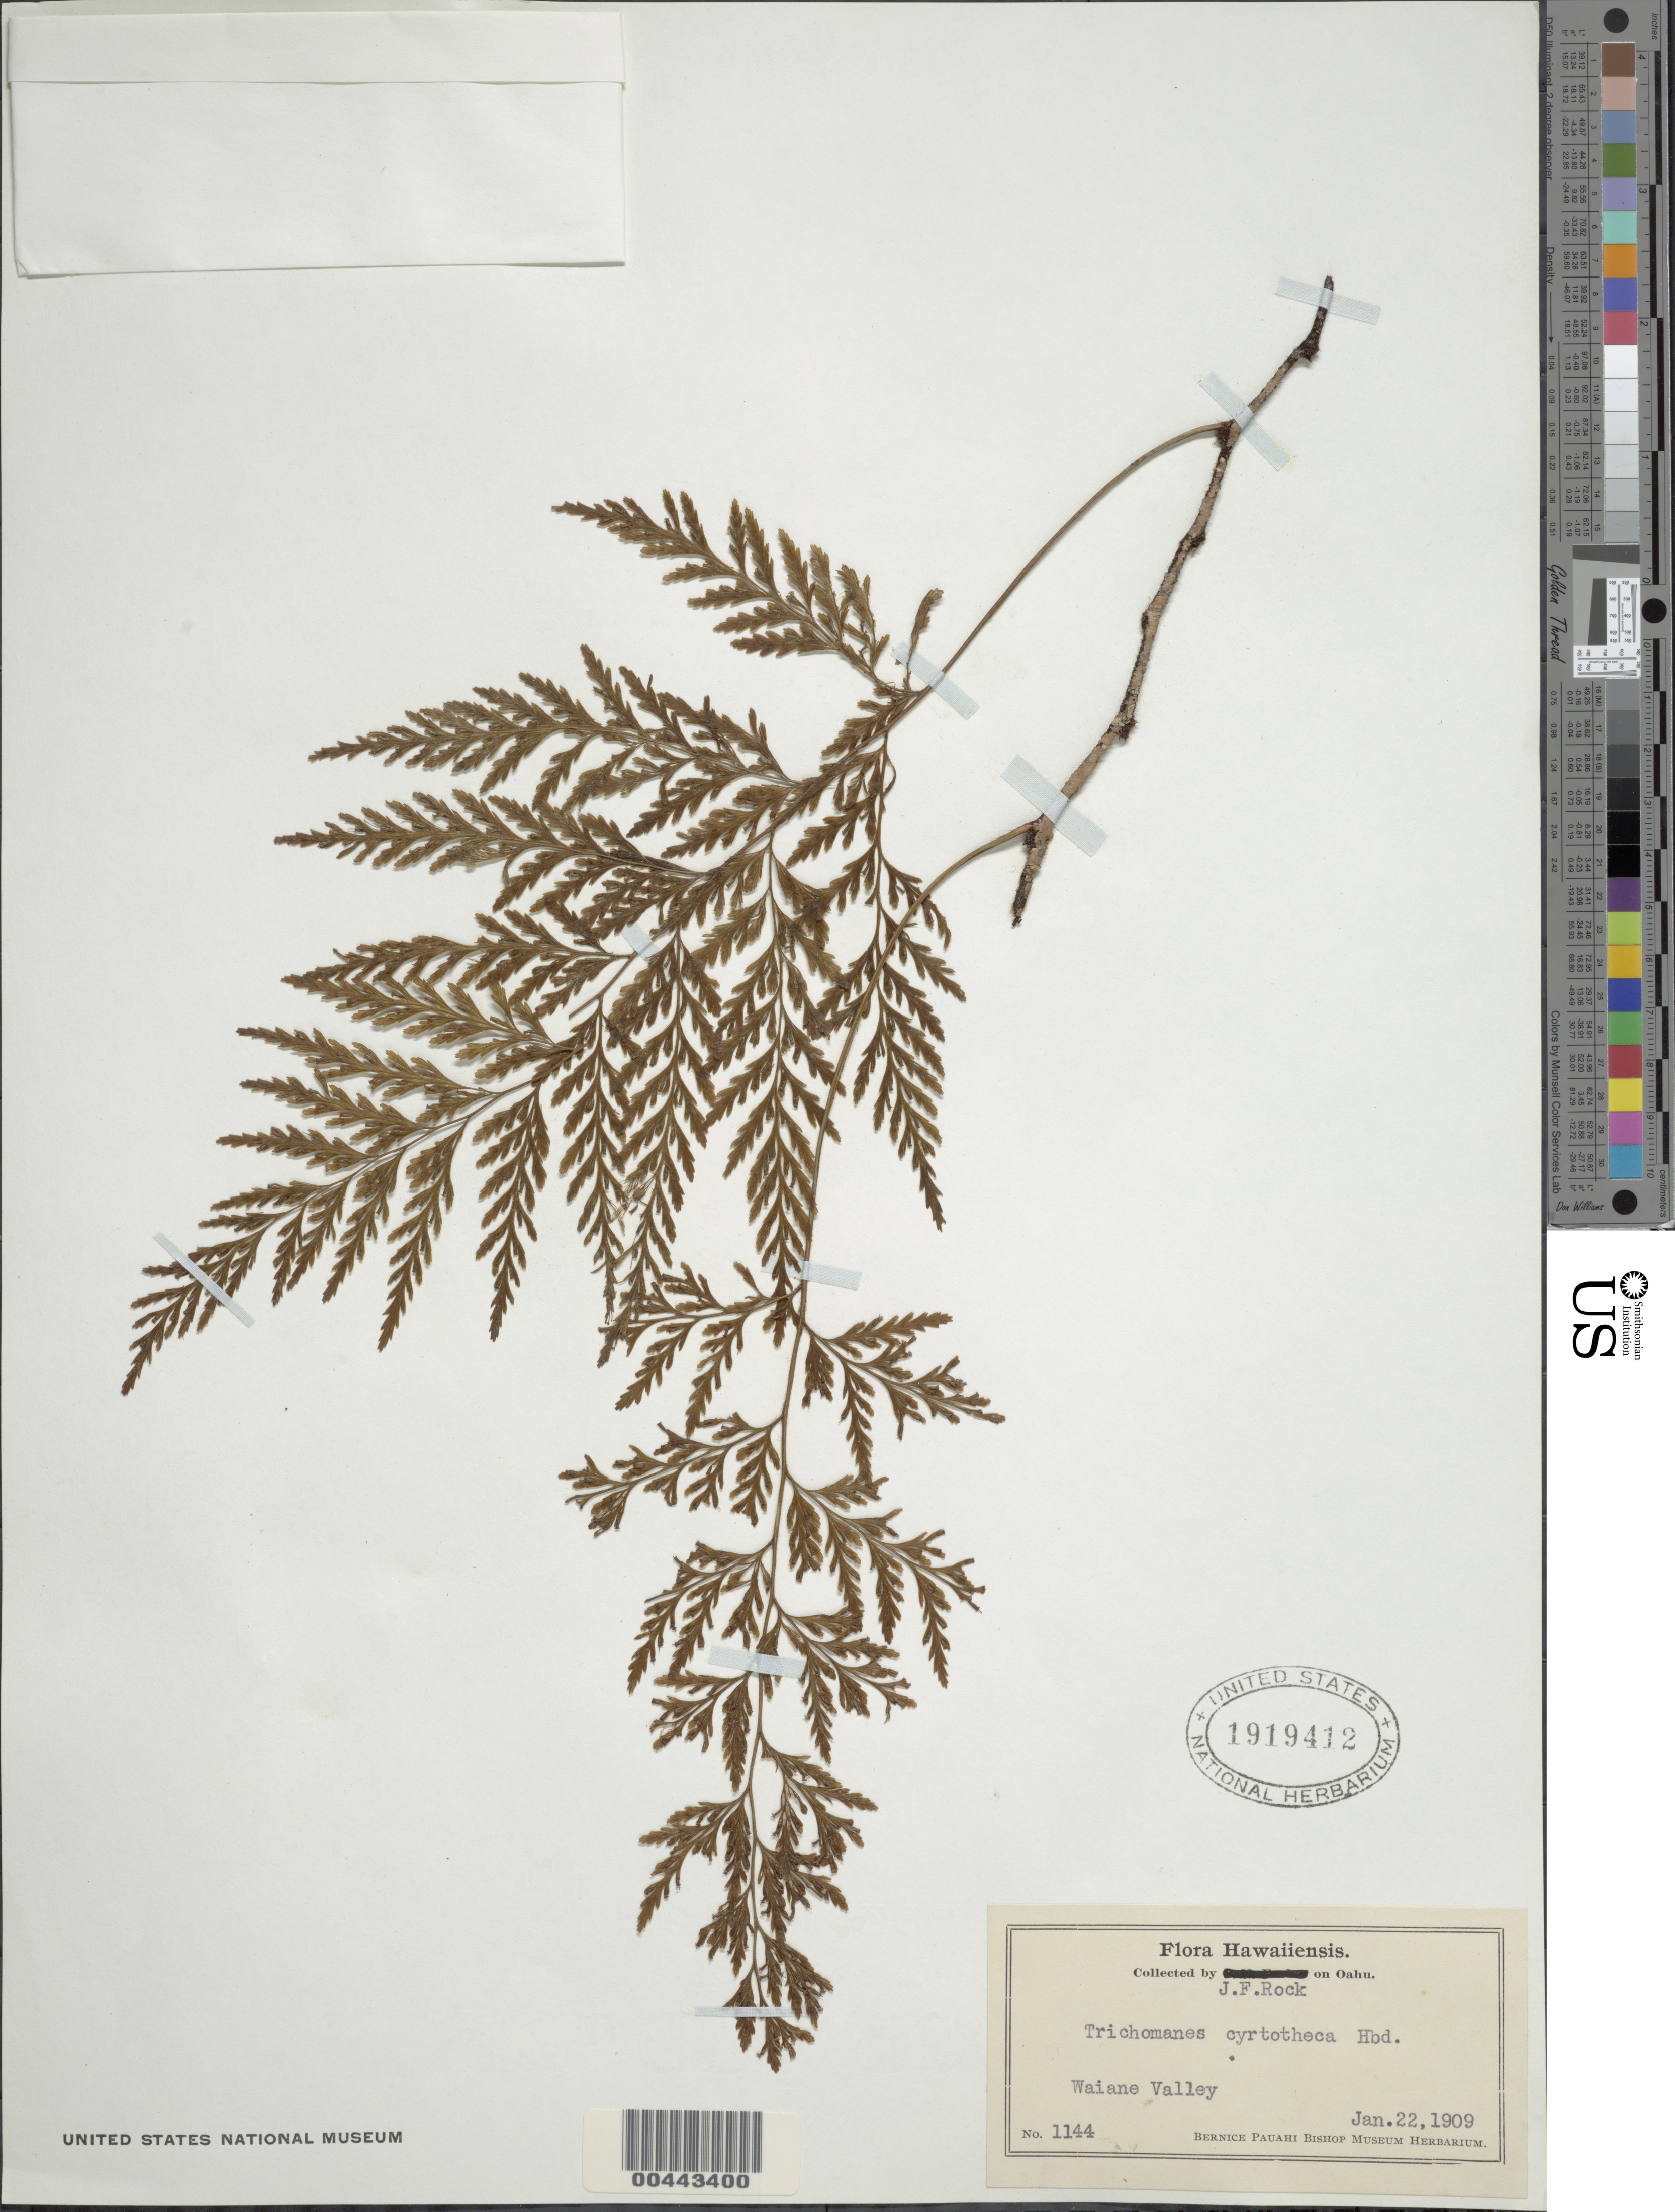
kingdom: Plantae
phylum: Tracheophyta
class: Polypodiopsida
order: Hymenophyllales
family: Hymenophyllaceae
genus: Vandenboschia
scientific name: Vandenboschia cyrtotheca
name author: Copel.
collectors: J. F. Rock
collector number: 1144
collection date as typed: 22 Jan 1909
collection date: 1909-01-22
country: United States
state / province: Hawaii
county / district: Honolulu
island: Oahu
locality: Waiane Valley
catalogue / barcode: US 1919412